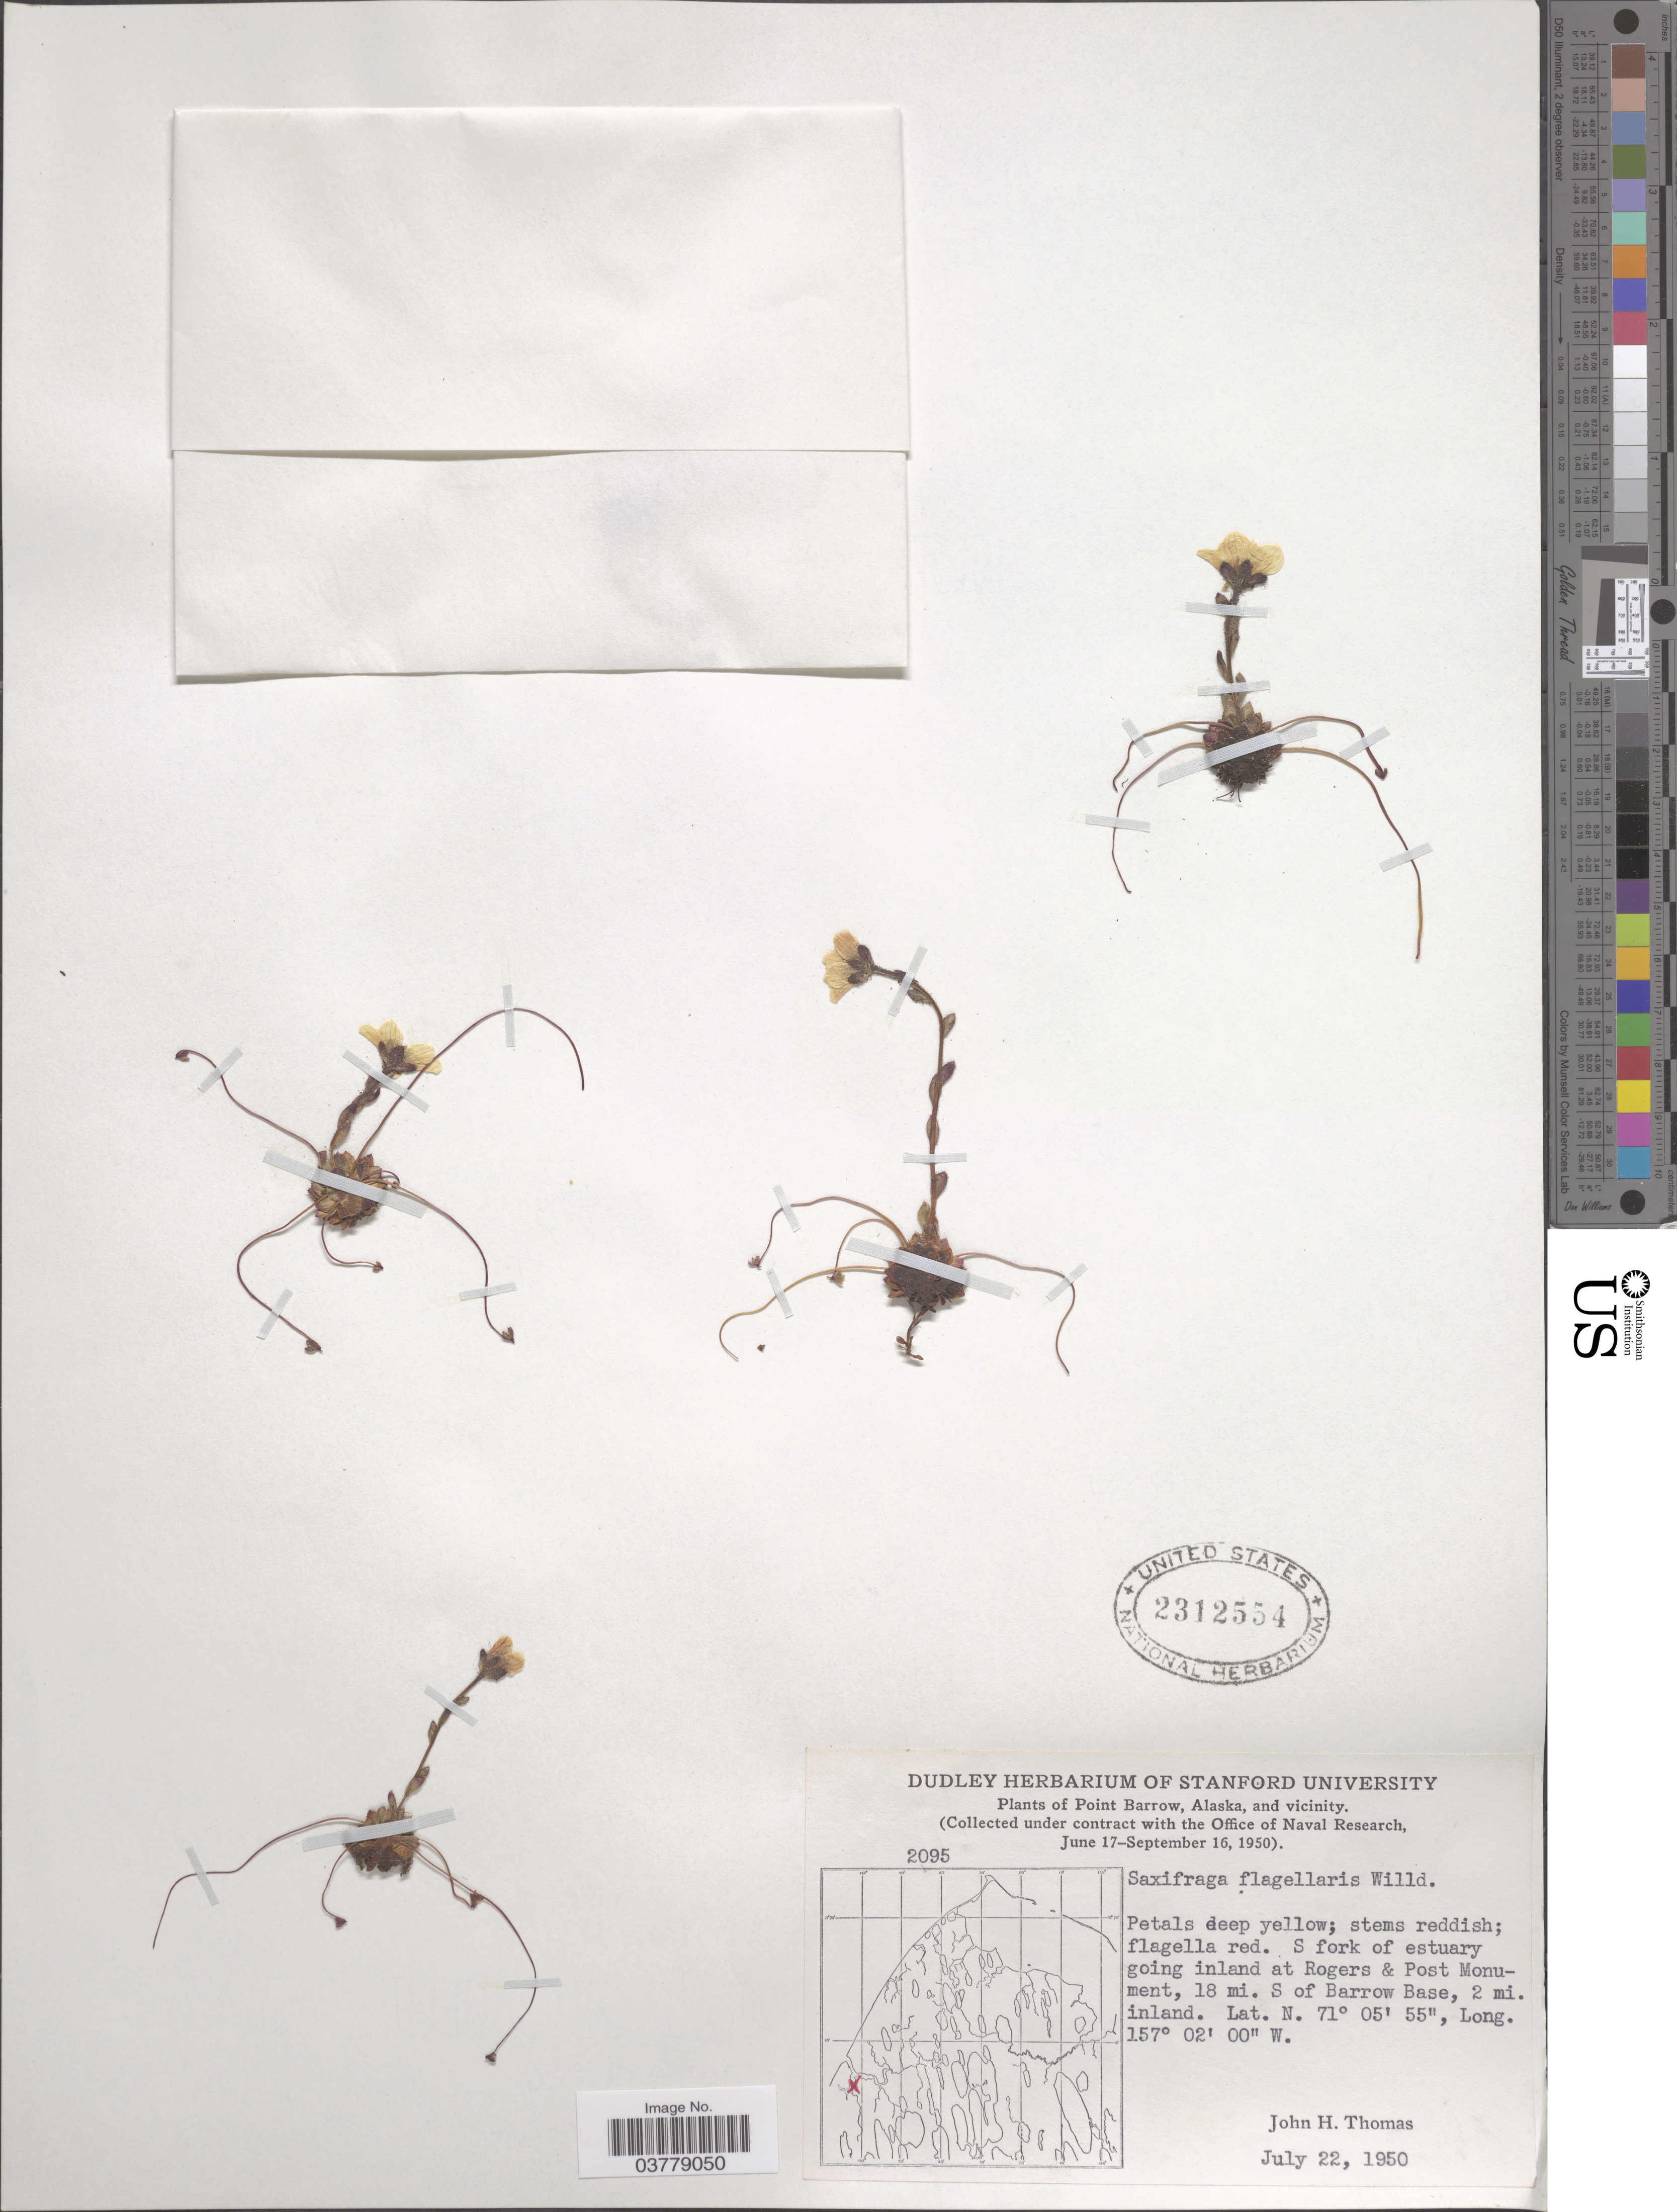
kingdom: Plantae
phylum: Tracheophyta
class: Magnoliopsida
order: Saxifragales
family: Saxifragaceae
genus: Saxifraga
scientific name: Saxifraga flagellaris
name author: Willd. ex Sternb.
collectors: J. H. Thomas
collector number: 2095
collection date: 1950-07-22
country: United States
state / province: Alaska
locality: Point Barrow, Alaska, and vicinity. S fork of estuary going inland at Rogers & Post Monument, 18 mi. S of Barrow Base, 2 mi. inland.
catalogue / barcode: US 2312554